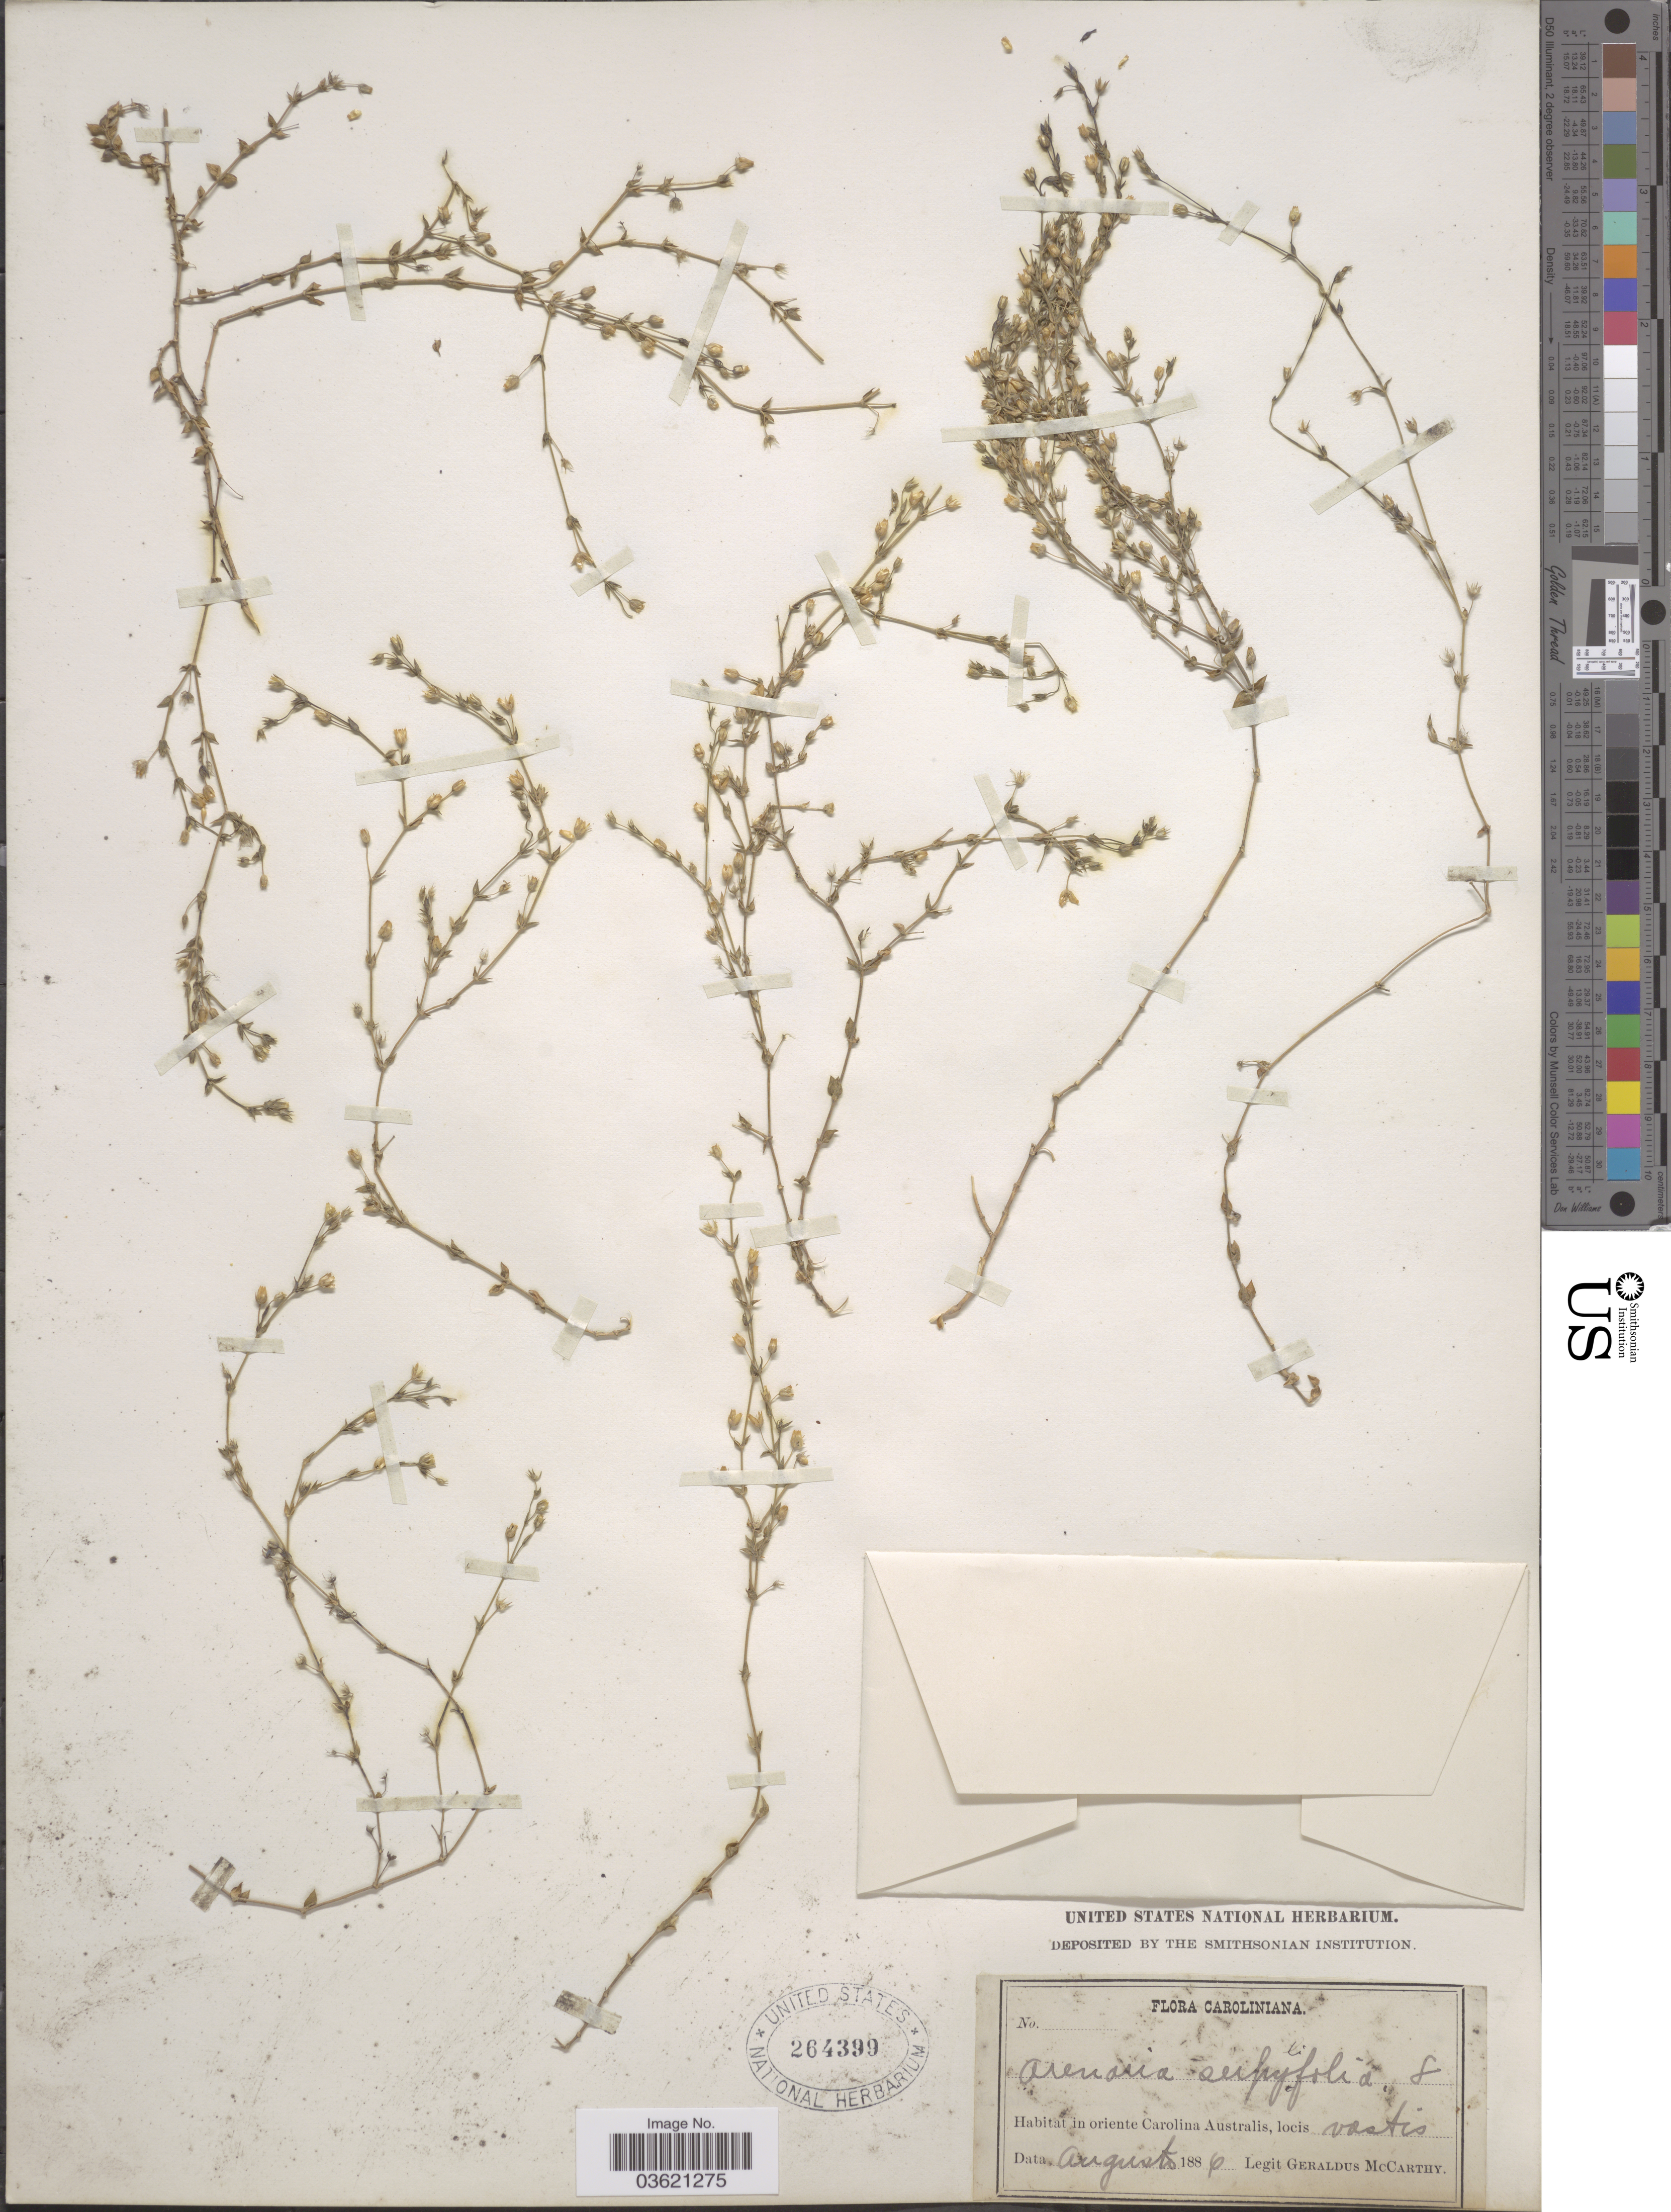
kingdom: Plantae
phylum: Tracheophyta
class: Magnoliopsida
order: Caryophyllales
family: Caryophyllaceae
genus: Arenaria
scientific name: Arenaria serpyllifolia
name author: L.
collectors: M. McCarthy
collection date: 1886-08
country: United States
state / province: South Carolina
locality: In oriente Carolina Australis, locis vastis.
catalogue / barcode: US 264399